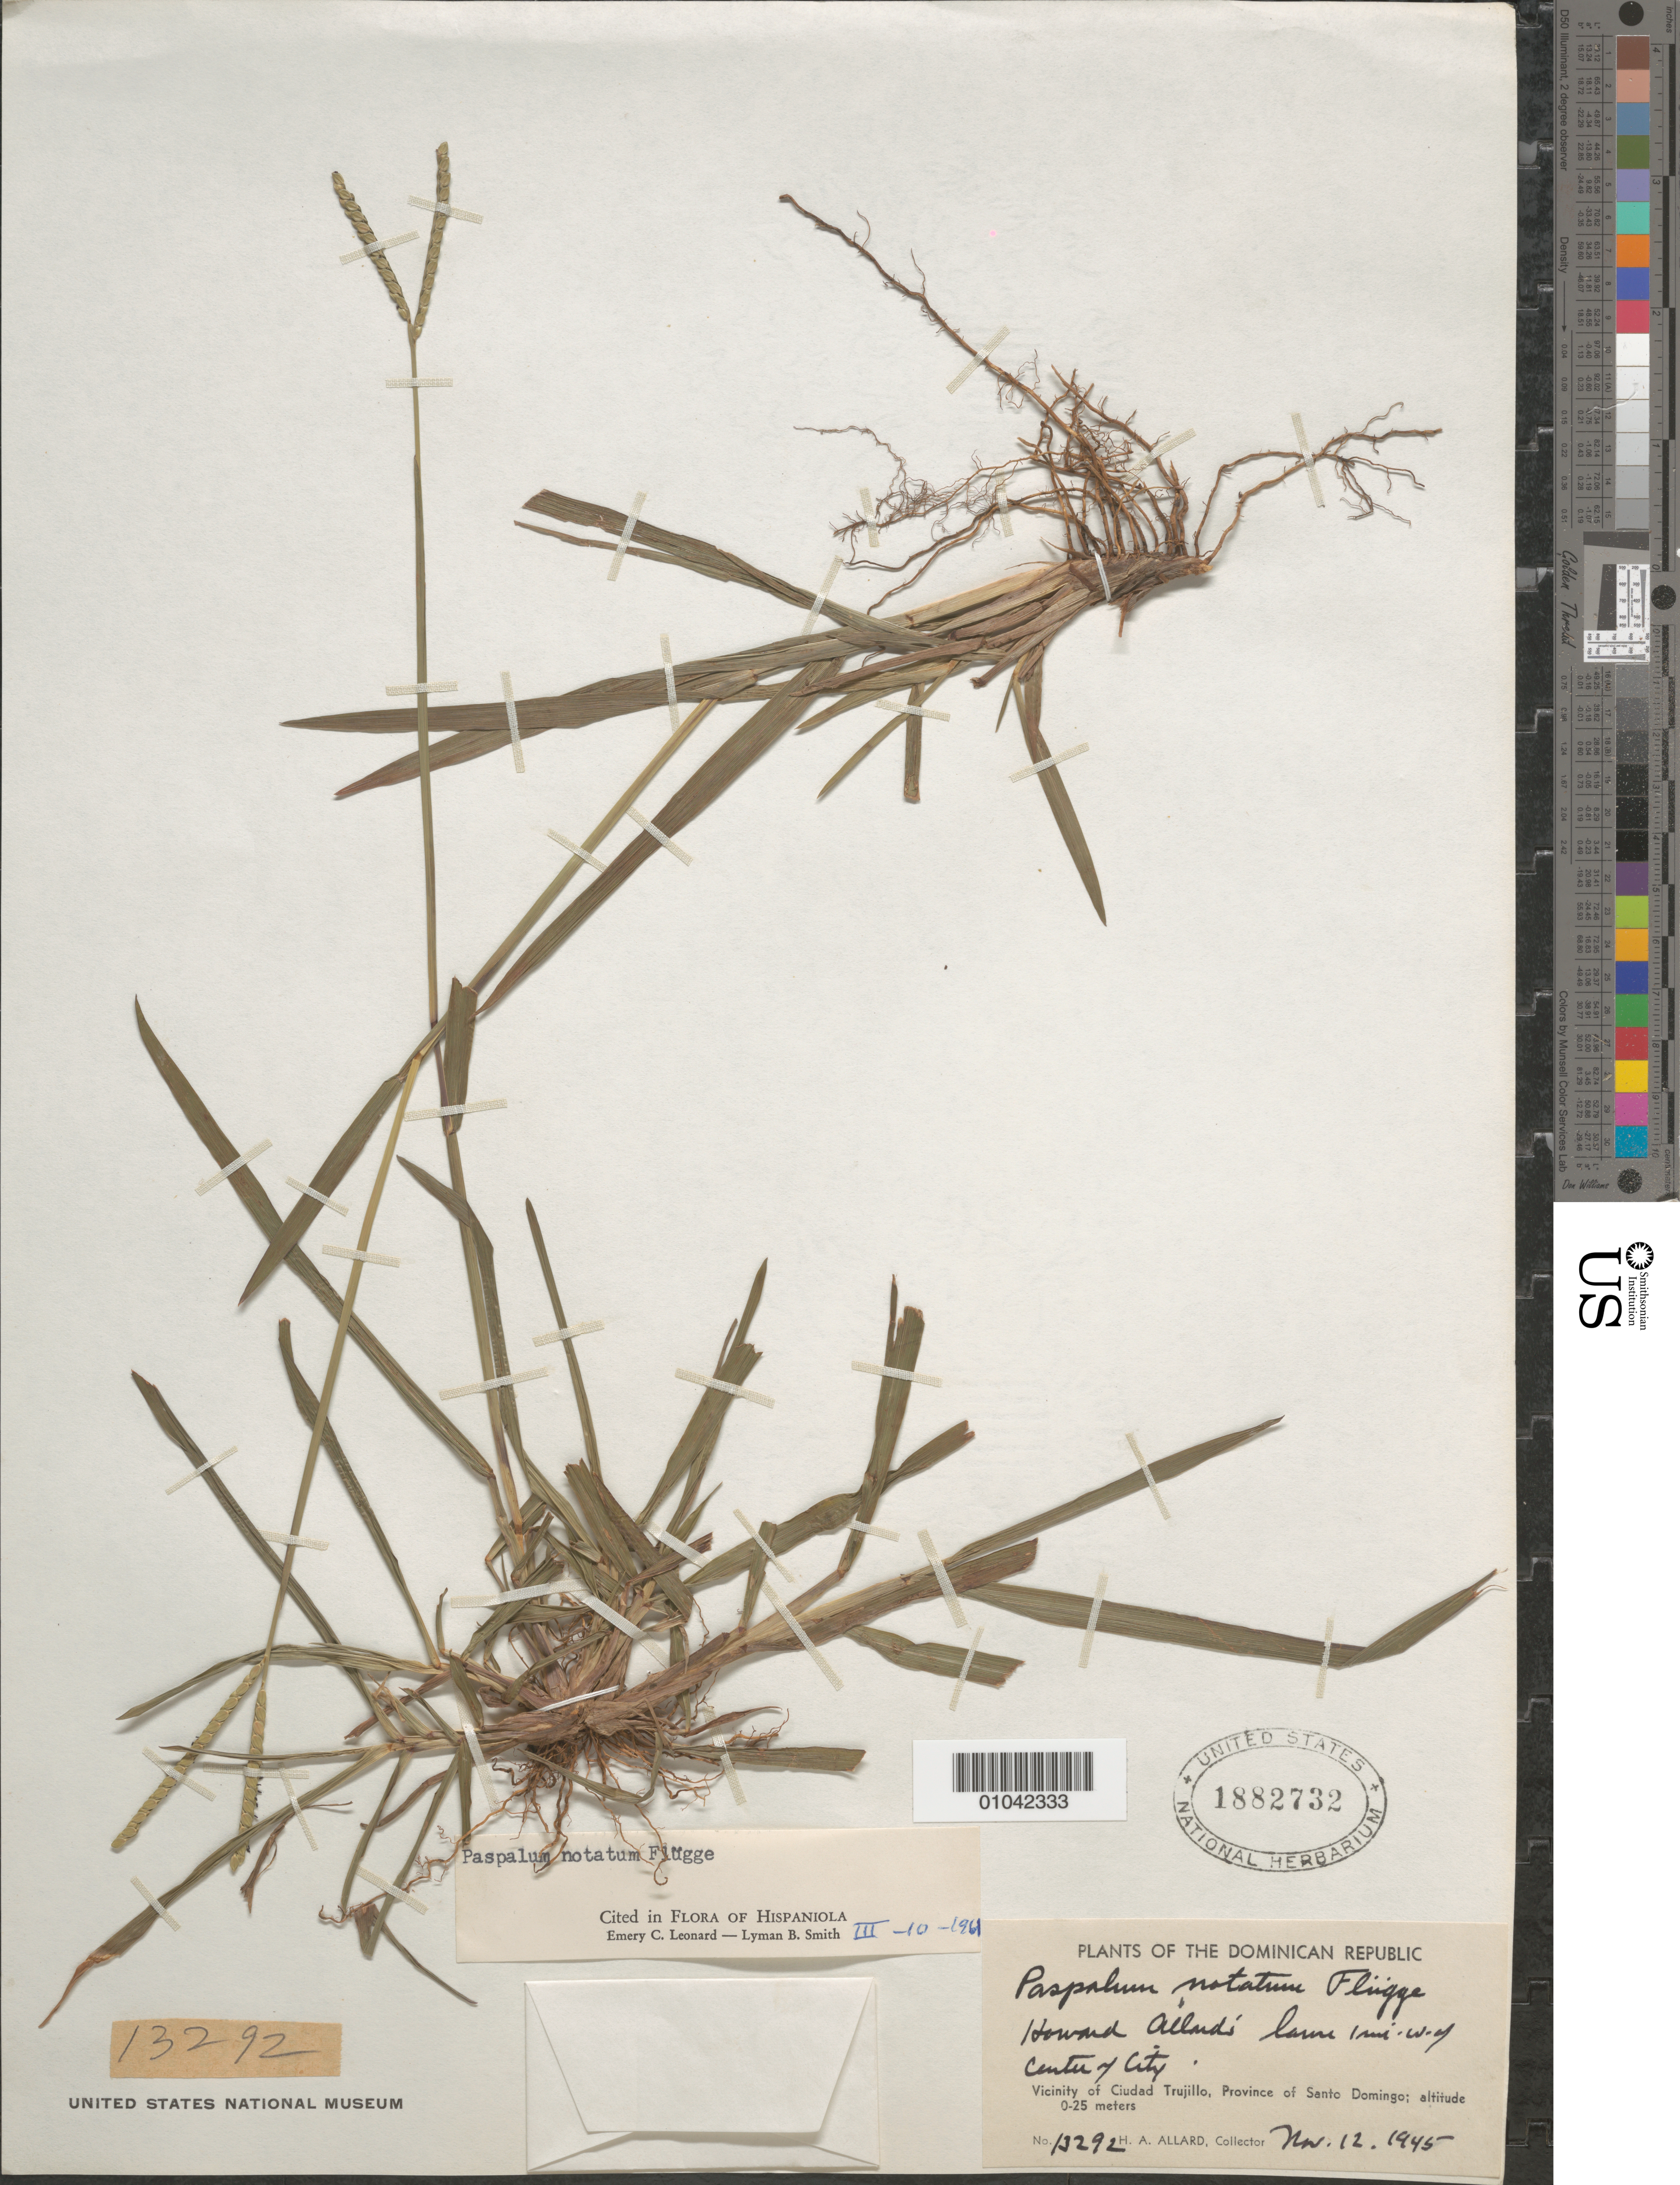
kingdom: Plantae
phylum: Tracheophyta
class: Liliopsida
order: Poales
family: Poaceae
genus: Paspalum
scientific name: Paspalum notatum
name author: Flüggé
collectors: H. A. Allard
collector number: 13292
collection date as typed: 12 Nov 1945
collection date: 1945-11-12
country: Dominican Republic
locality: Vicinity of Ciudad Trujillo, Santo Domingo, Howards Allard's lawn 1 mile W of center of city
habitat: on lawn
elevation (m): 0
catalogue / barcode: US 1882732